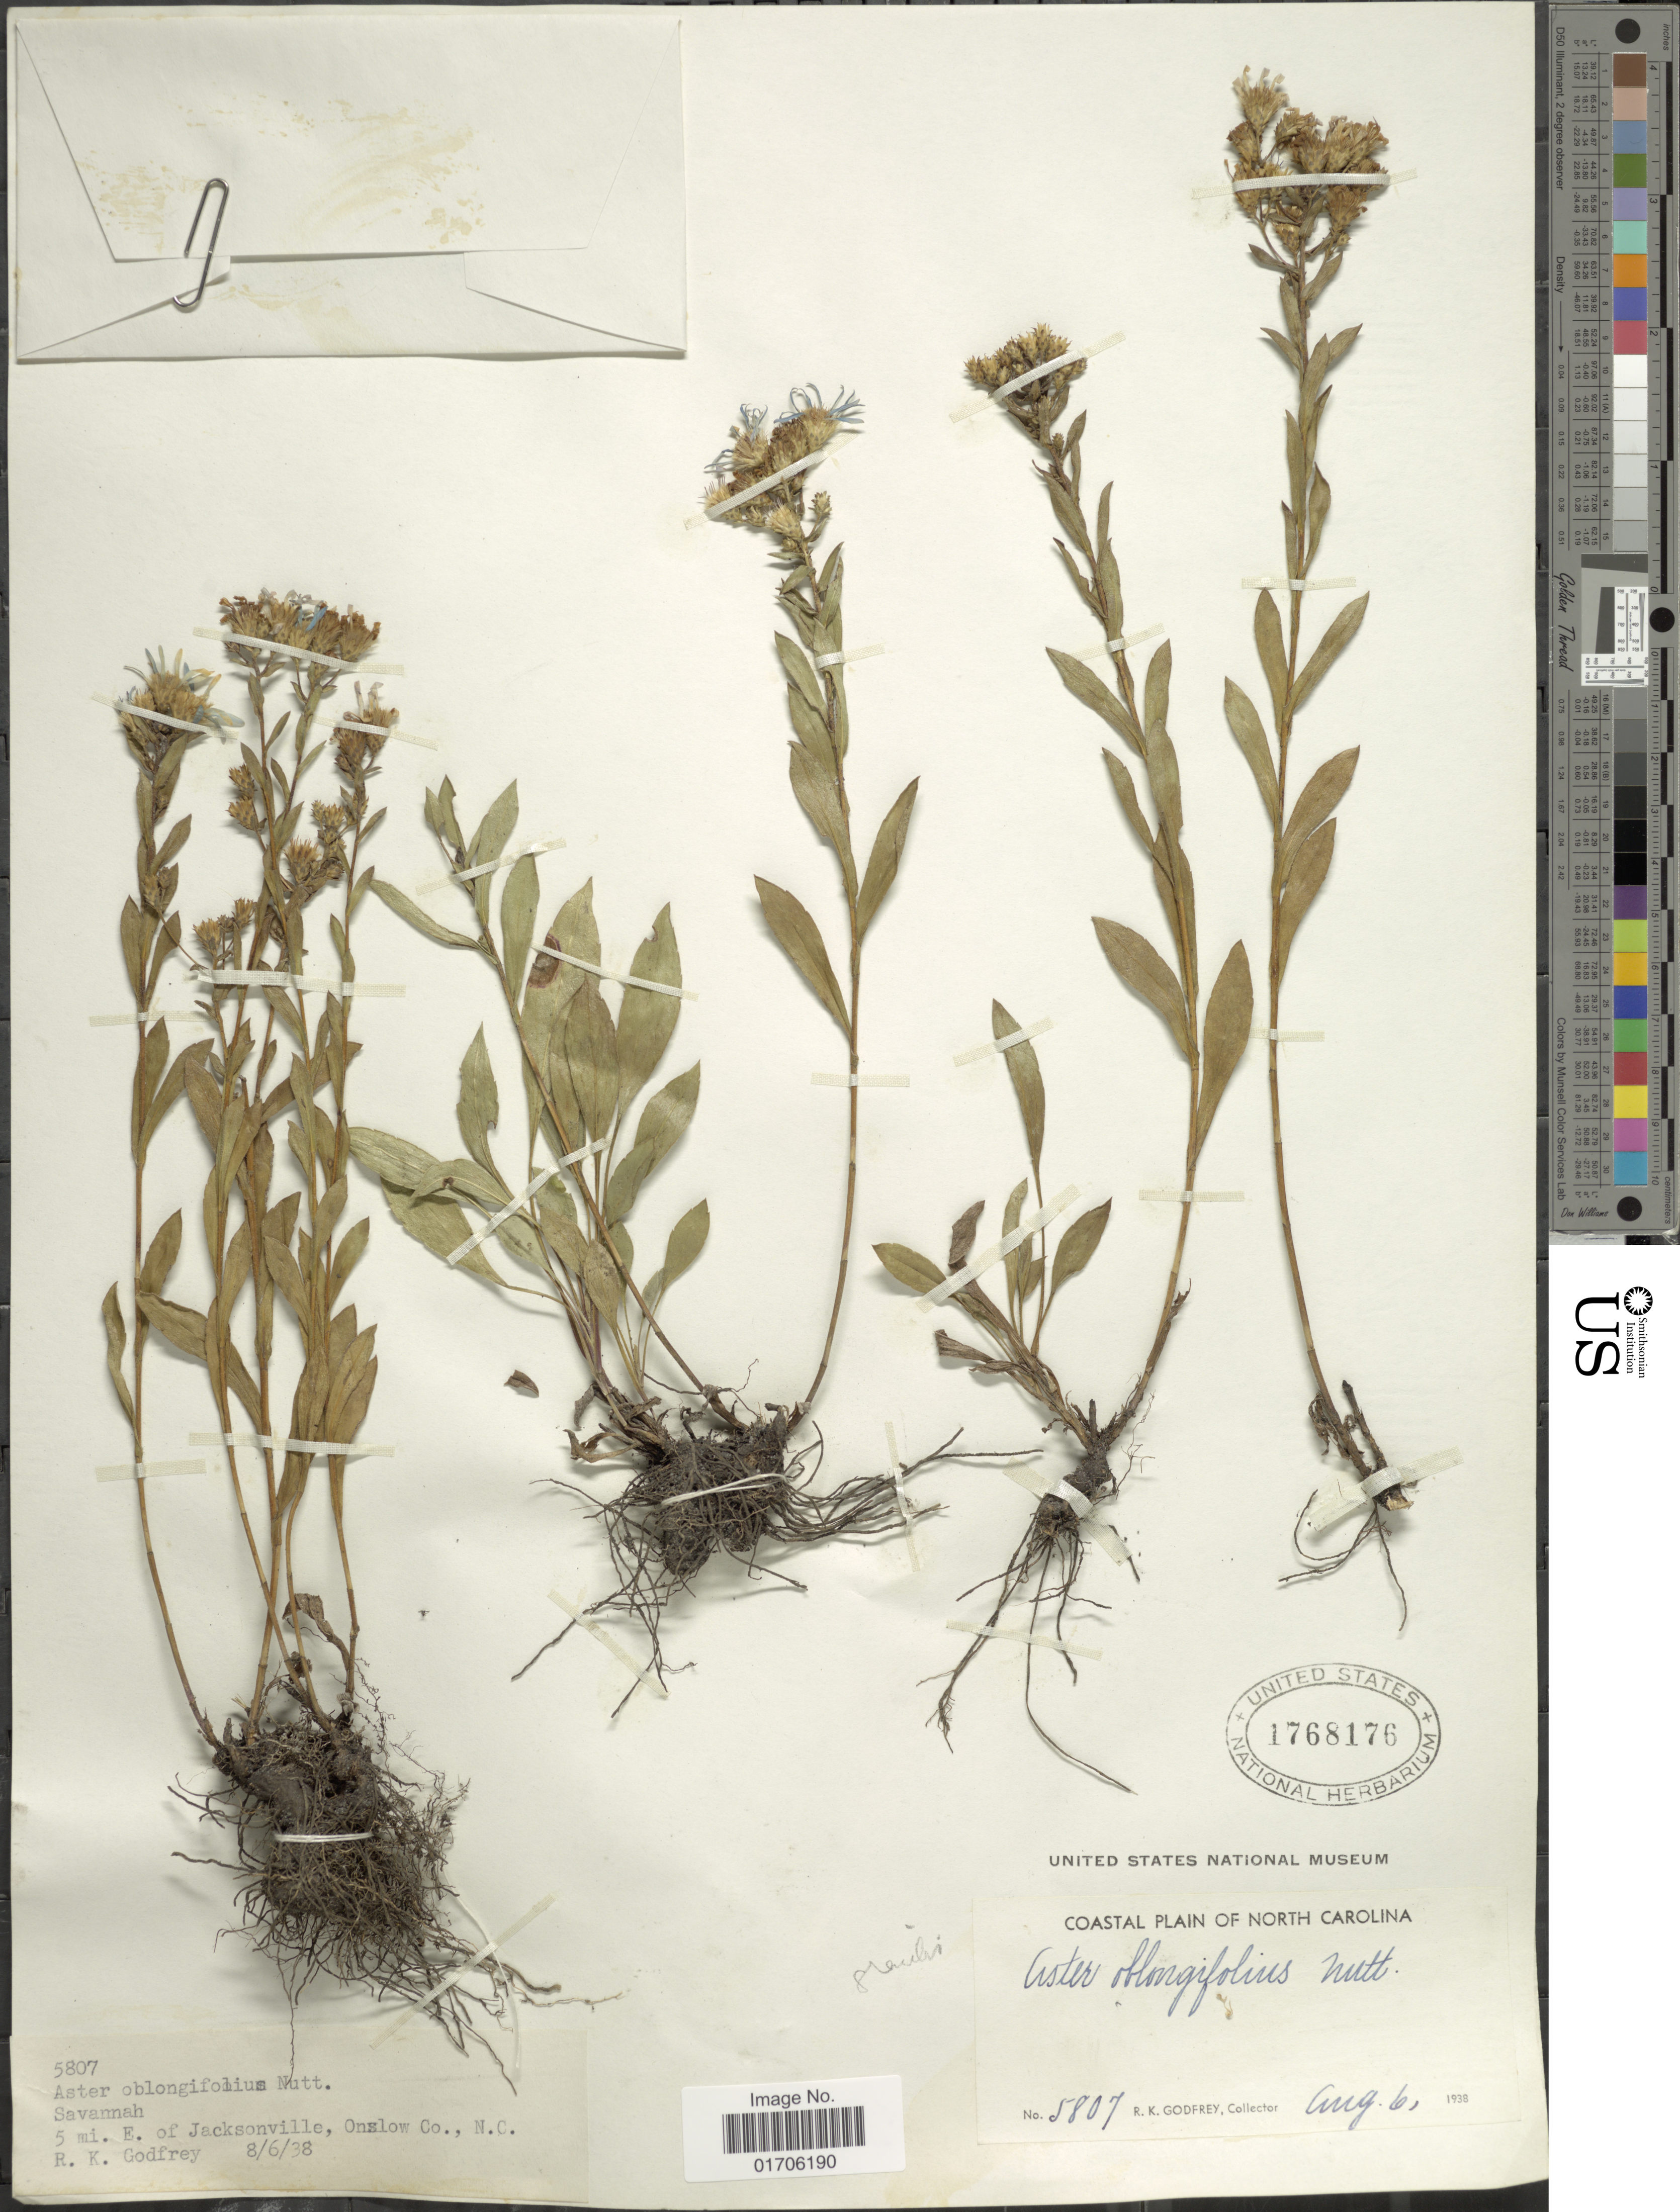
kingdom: Plantae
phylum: Tracheophyta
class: Magnoliopsida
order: Asterales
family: Asteraceae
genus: Eurybia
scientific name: Eurybia compacta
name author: G.L. Nesom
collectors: R. K. Godfrey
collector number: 5807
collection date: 1938-08-06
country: United States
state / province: North Carolina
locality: Coastal Plain of North Carolina. Savannah. 5 mi. E. of Jacksonville, Onzlow Co., N.C.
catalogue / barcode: US 1768176